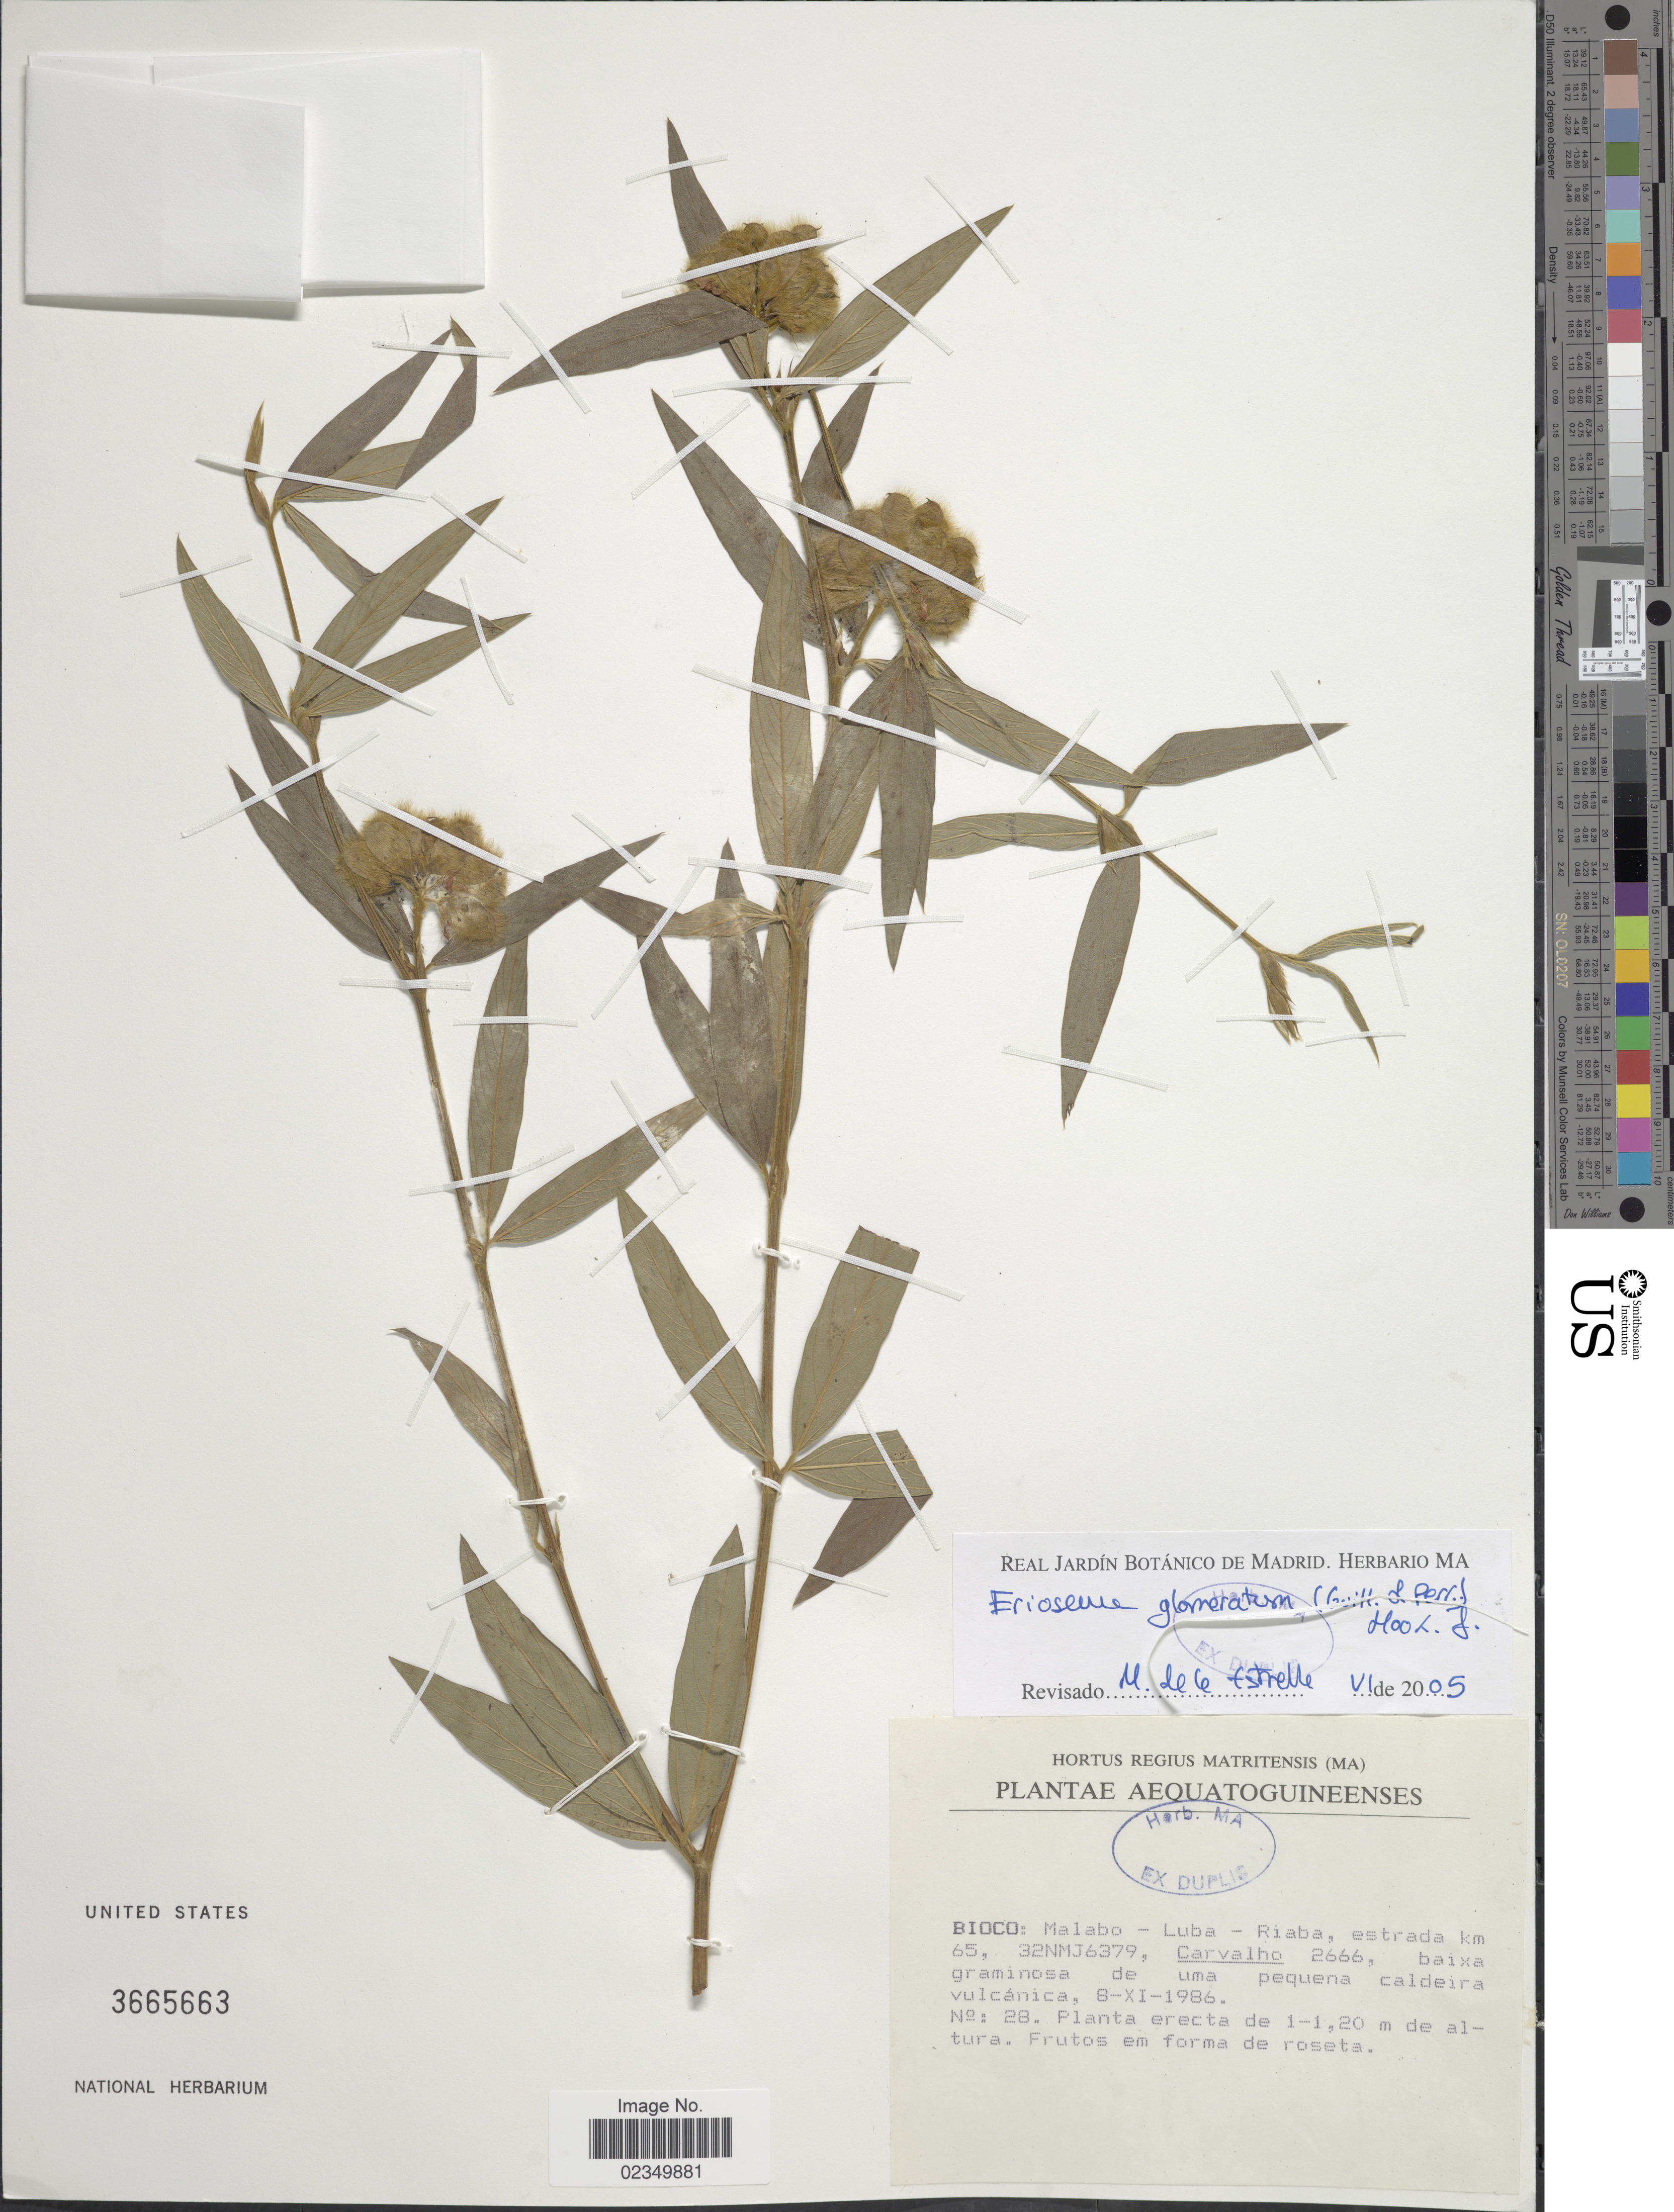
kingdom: Plantae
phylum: Tracheophyta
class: Magnoliopsida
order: Fabales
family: Fabaceae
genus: Eriosema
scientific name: Eriosema glomeratum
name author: (Guill. & Perr.) Hook. f.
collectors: Carvalho, --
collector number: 2666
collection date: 1986-11-08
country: Equatorial Guinea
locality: Aequatoguineenses, Bioco: Malabo - Luba - Riaba, estrada km 65, 32NMJ6379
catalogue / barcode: US 3665663